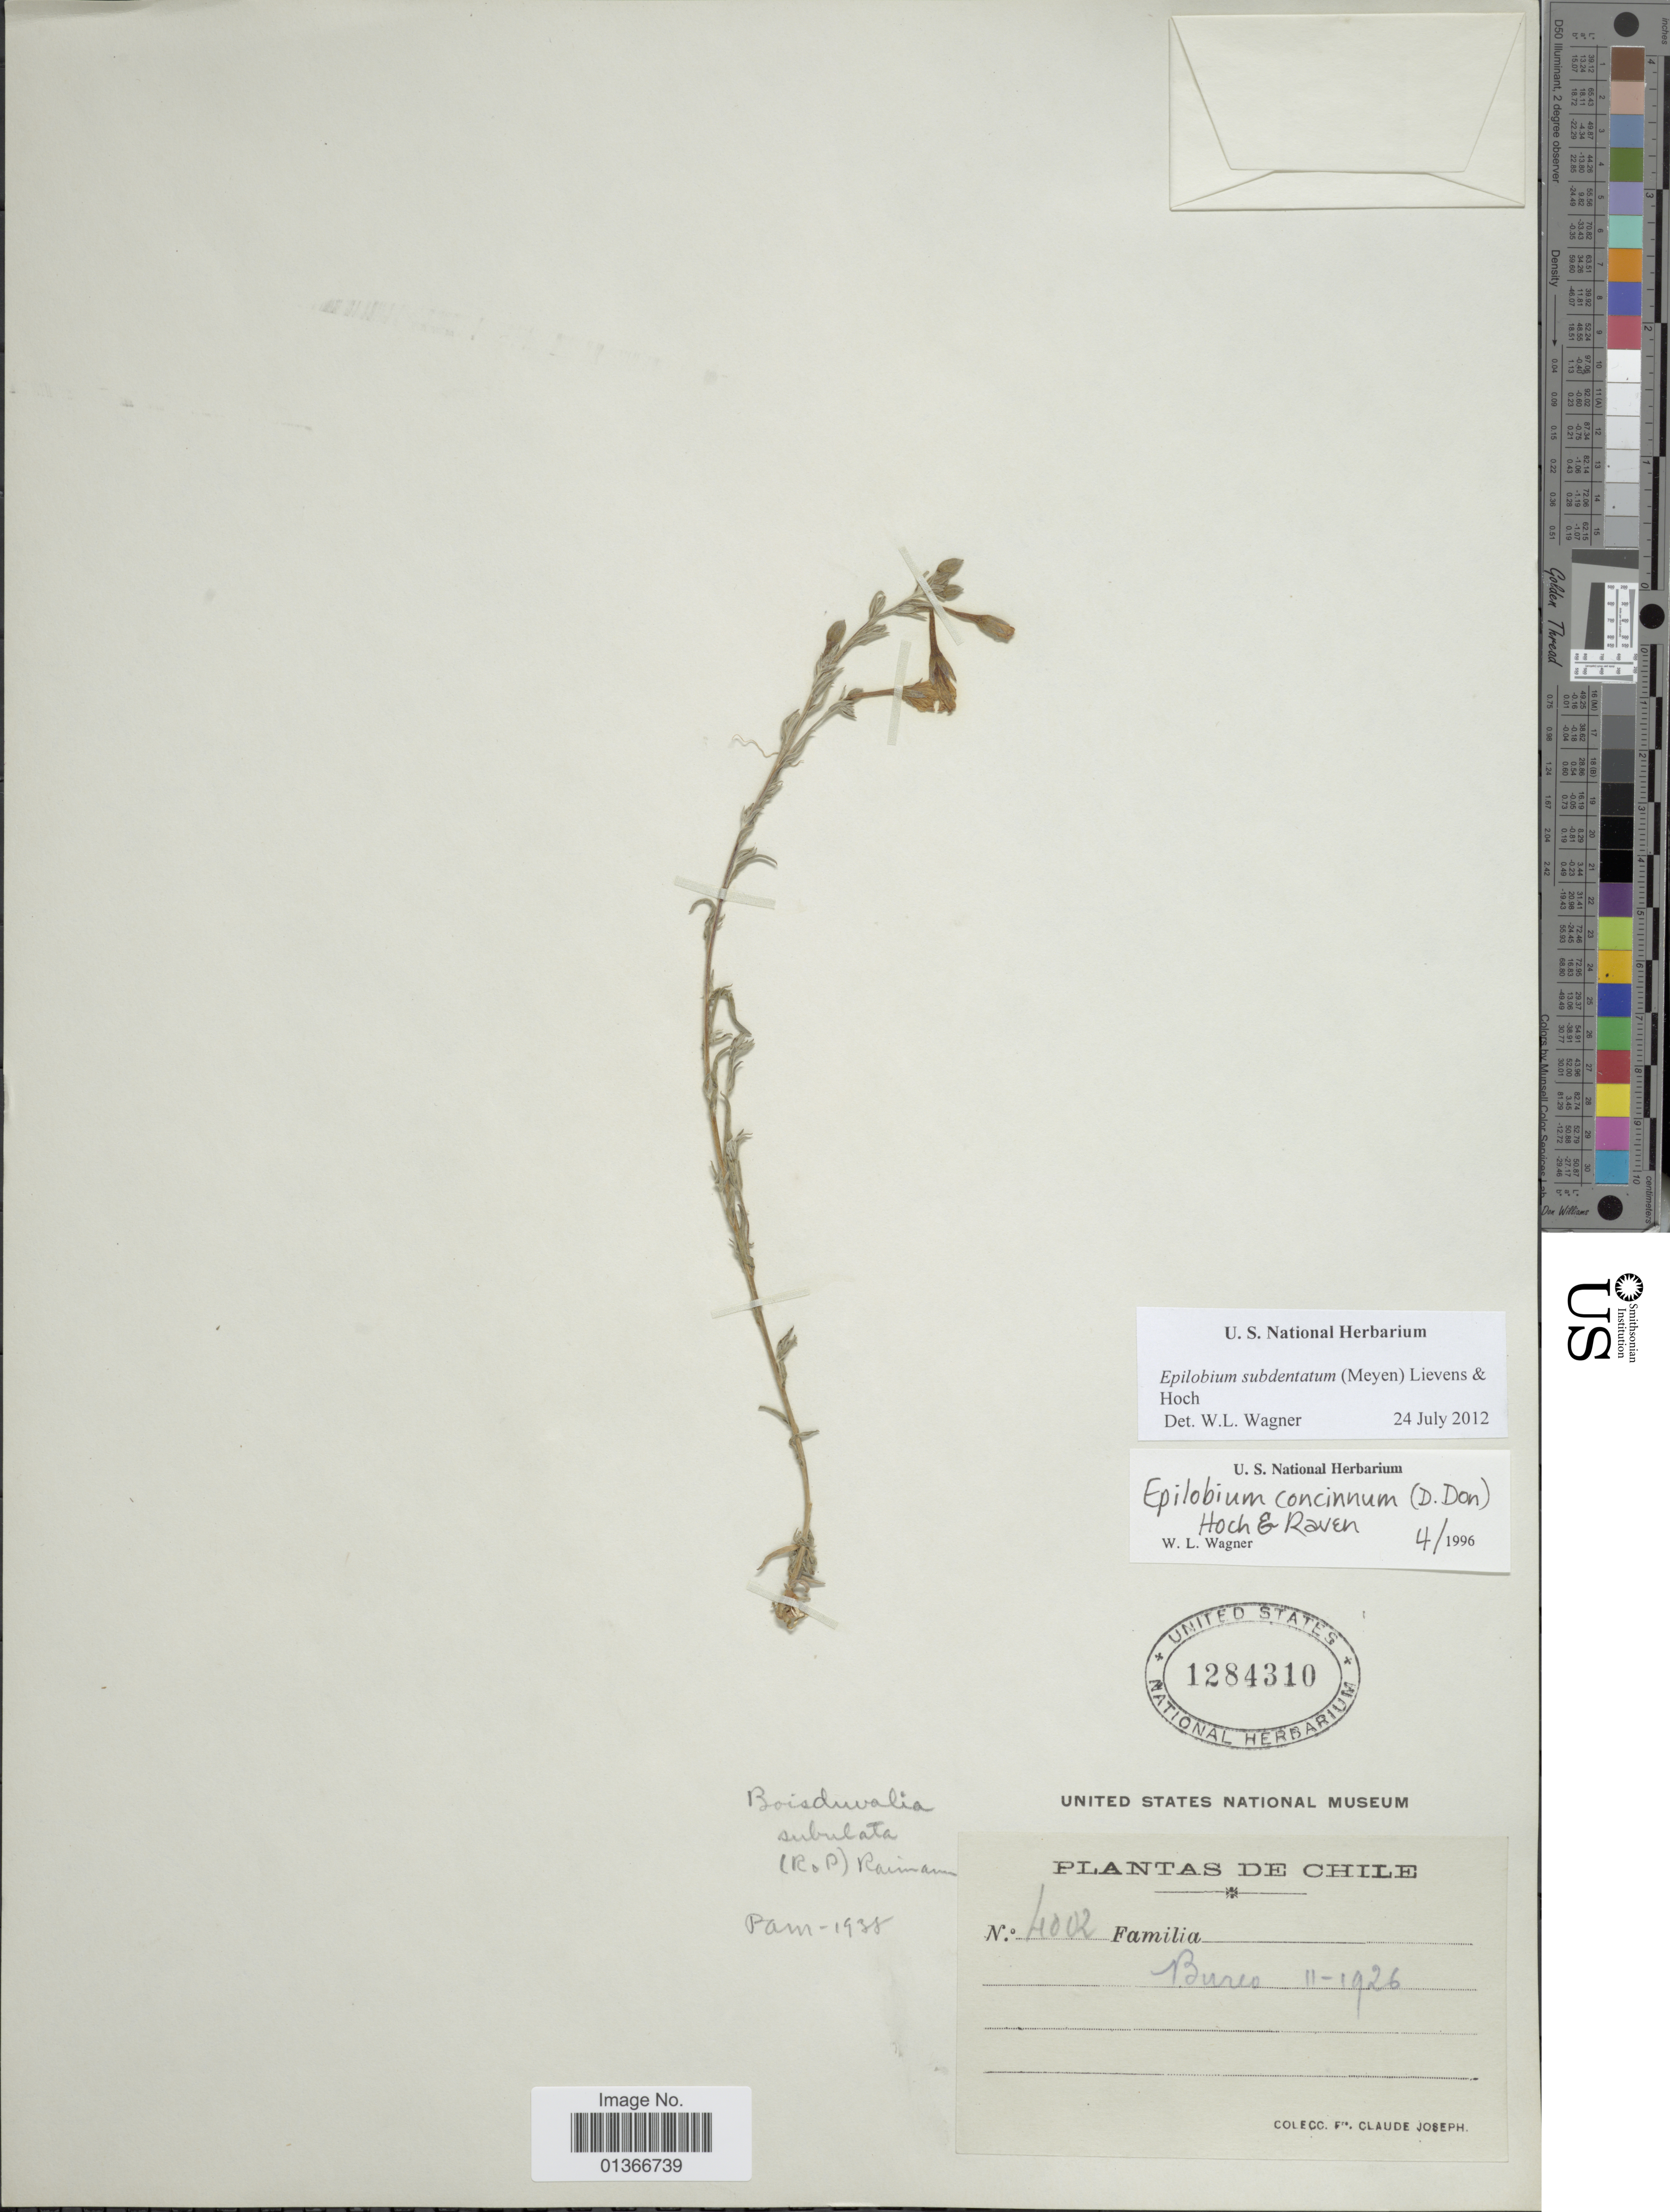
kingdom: Plantae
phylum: Tracheophyta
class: Magnoliopsida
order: Myrtales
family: Onagraceae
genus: Epilobium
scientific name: Epilobium subdentatum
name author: (Meyen) Lievens & Hoch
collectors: Bro. Claude-Joseph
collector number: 4002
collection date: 1926-11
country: Chile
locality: Bureo.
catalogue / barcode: US 1284310